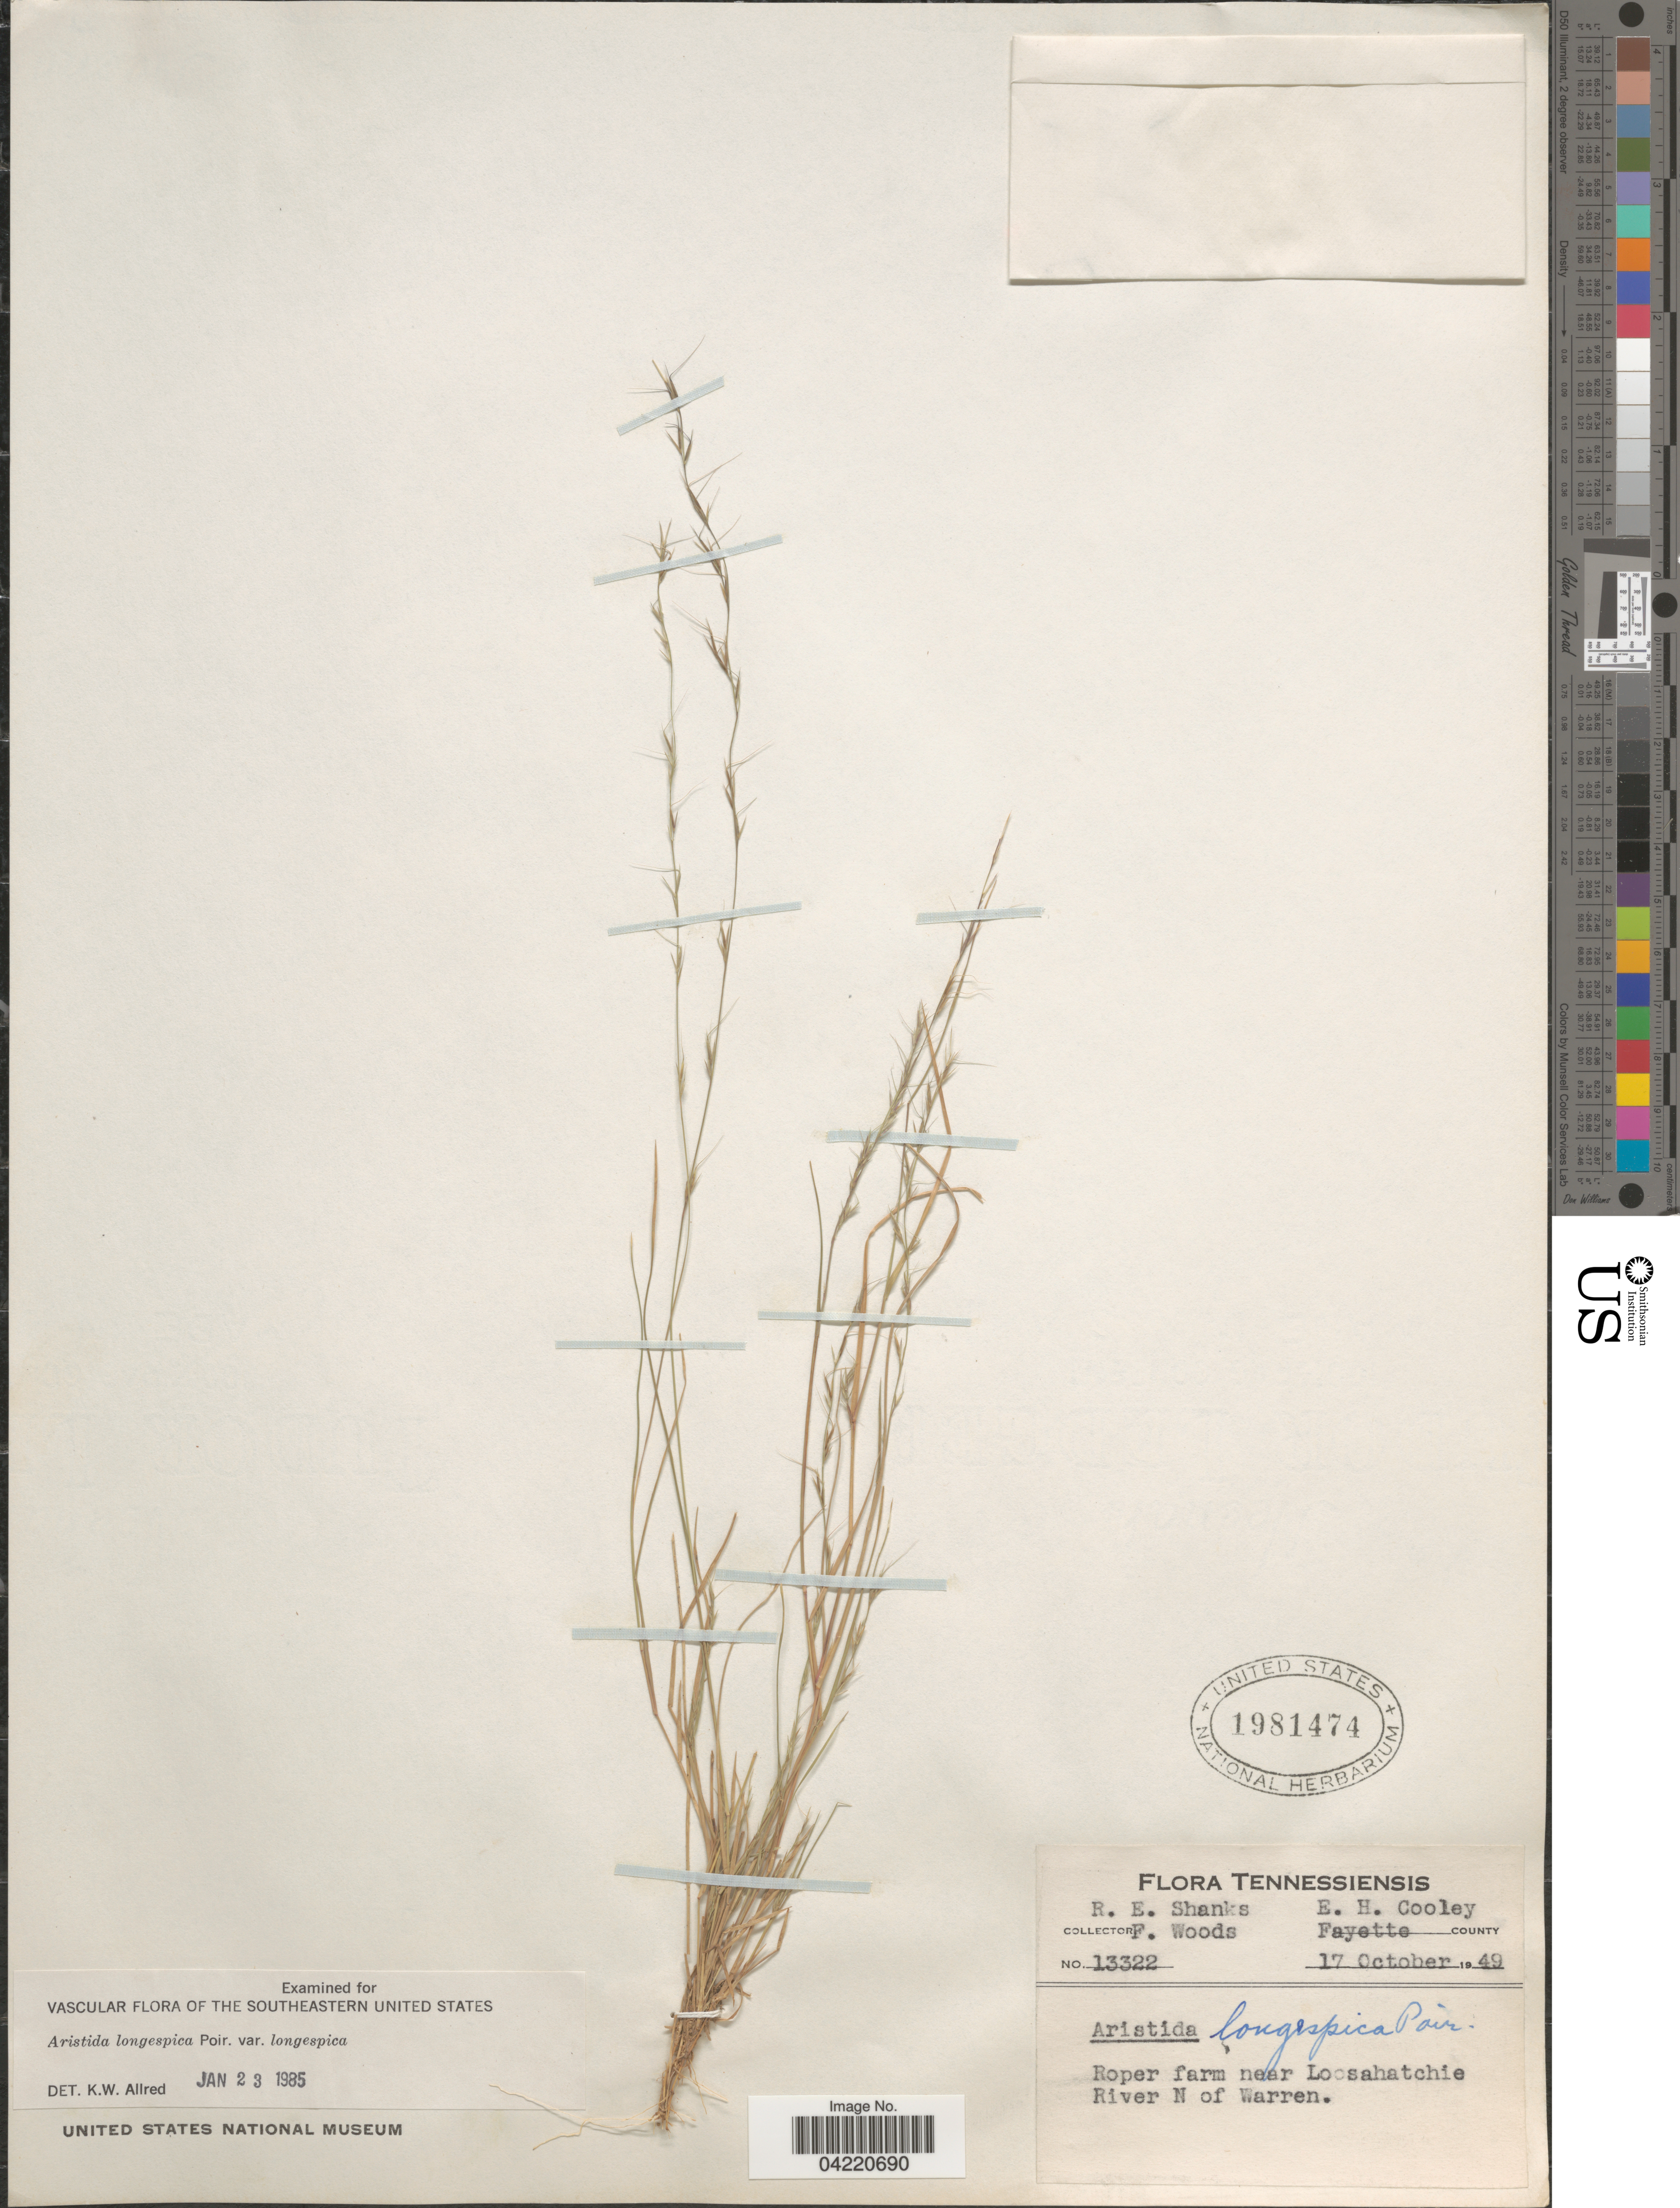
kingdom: Plantae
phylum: Tracheophyta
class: Liliopsida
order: Poales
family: Poaceae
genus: Aristida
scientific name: Aristida longespica var. longespica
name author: Poir.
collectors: R. Shanks & E. H. Cooley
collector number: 13322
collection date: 1949-10-17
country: United States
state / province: Tennessee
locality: Fayette County. Roper farm near Loosahatchie. River N of Warren.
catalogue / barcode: US 1981474